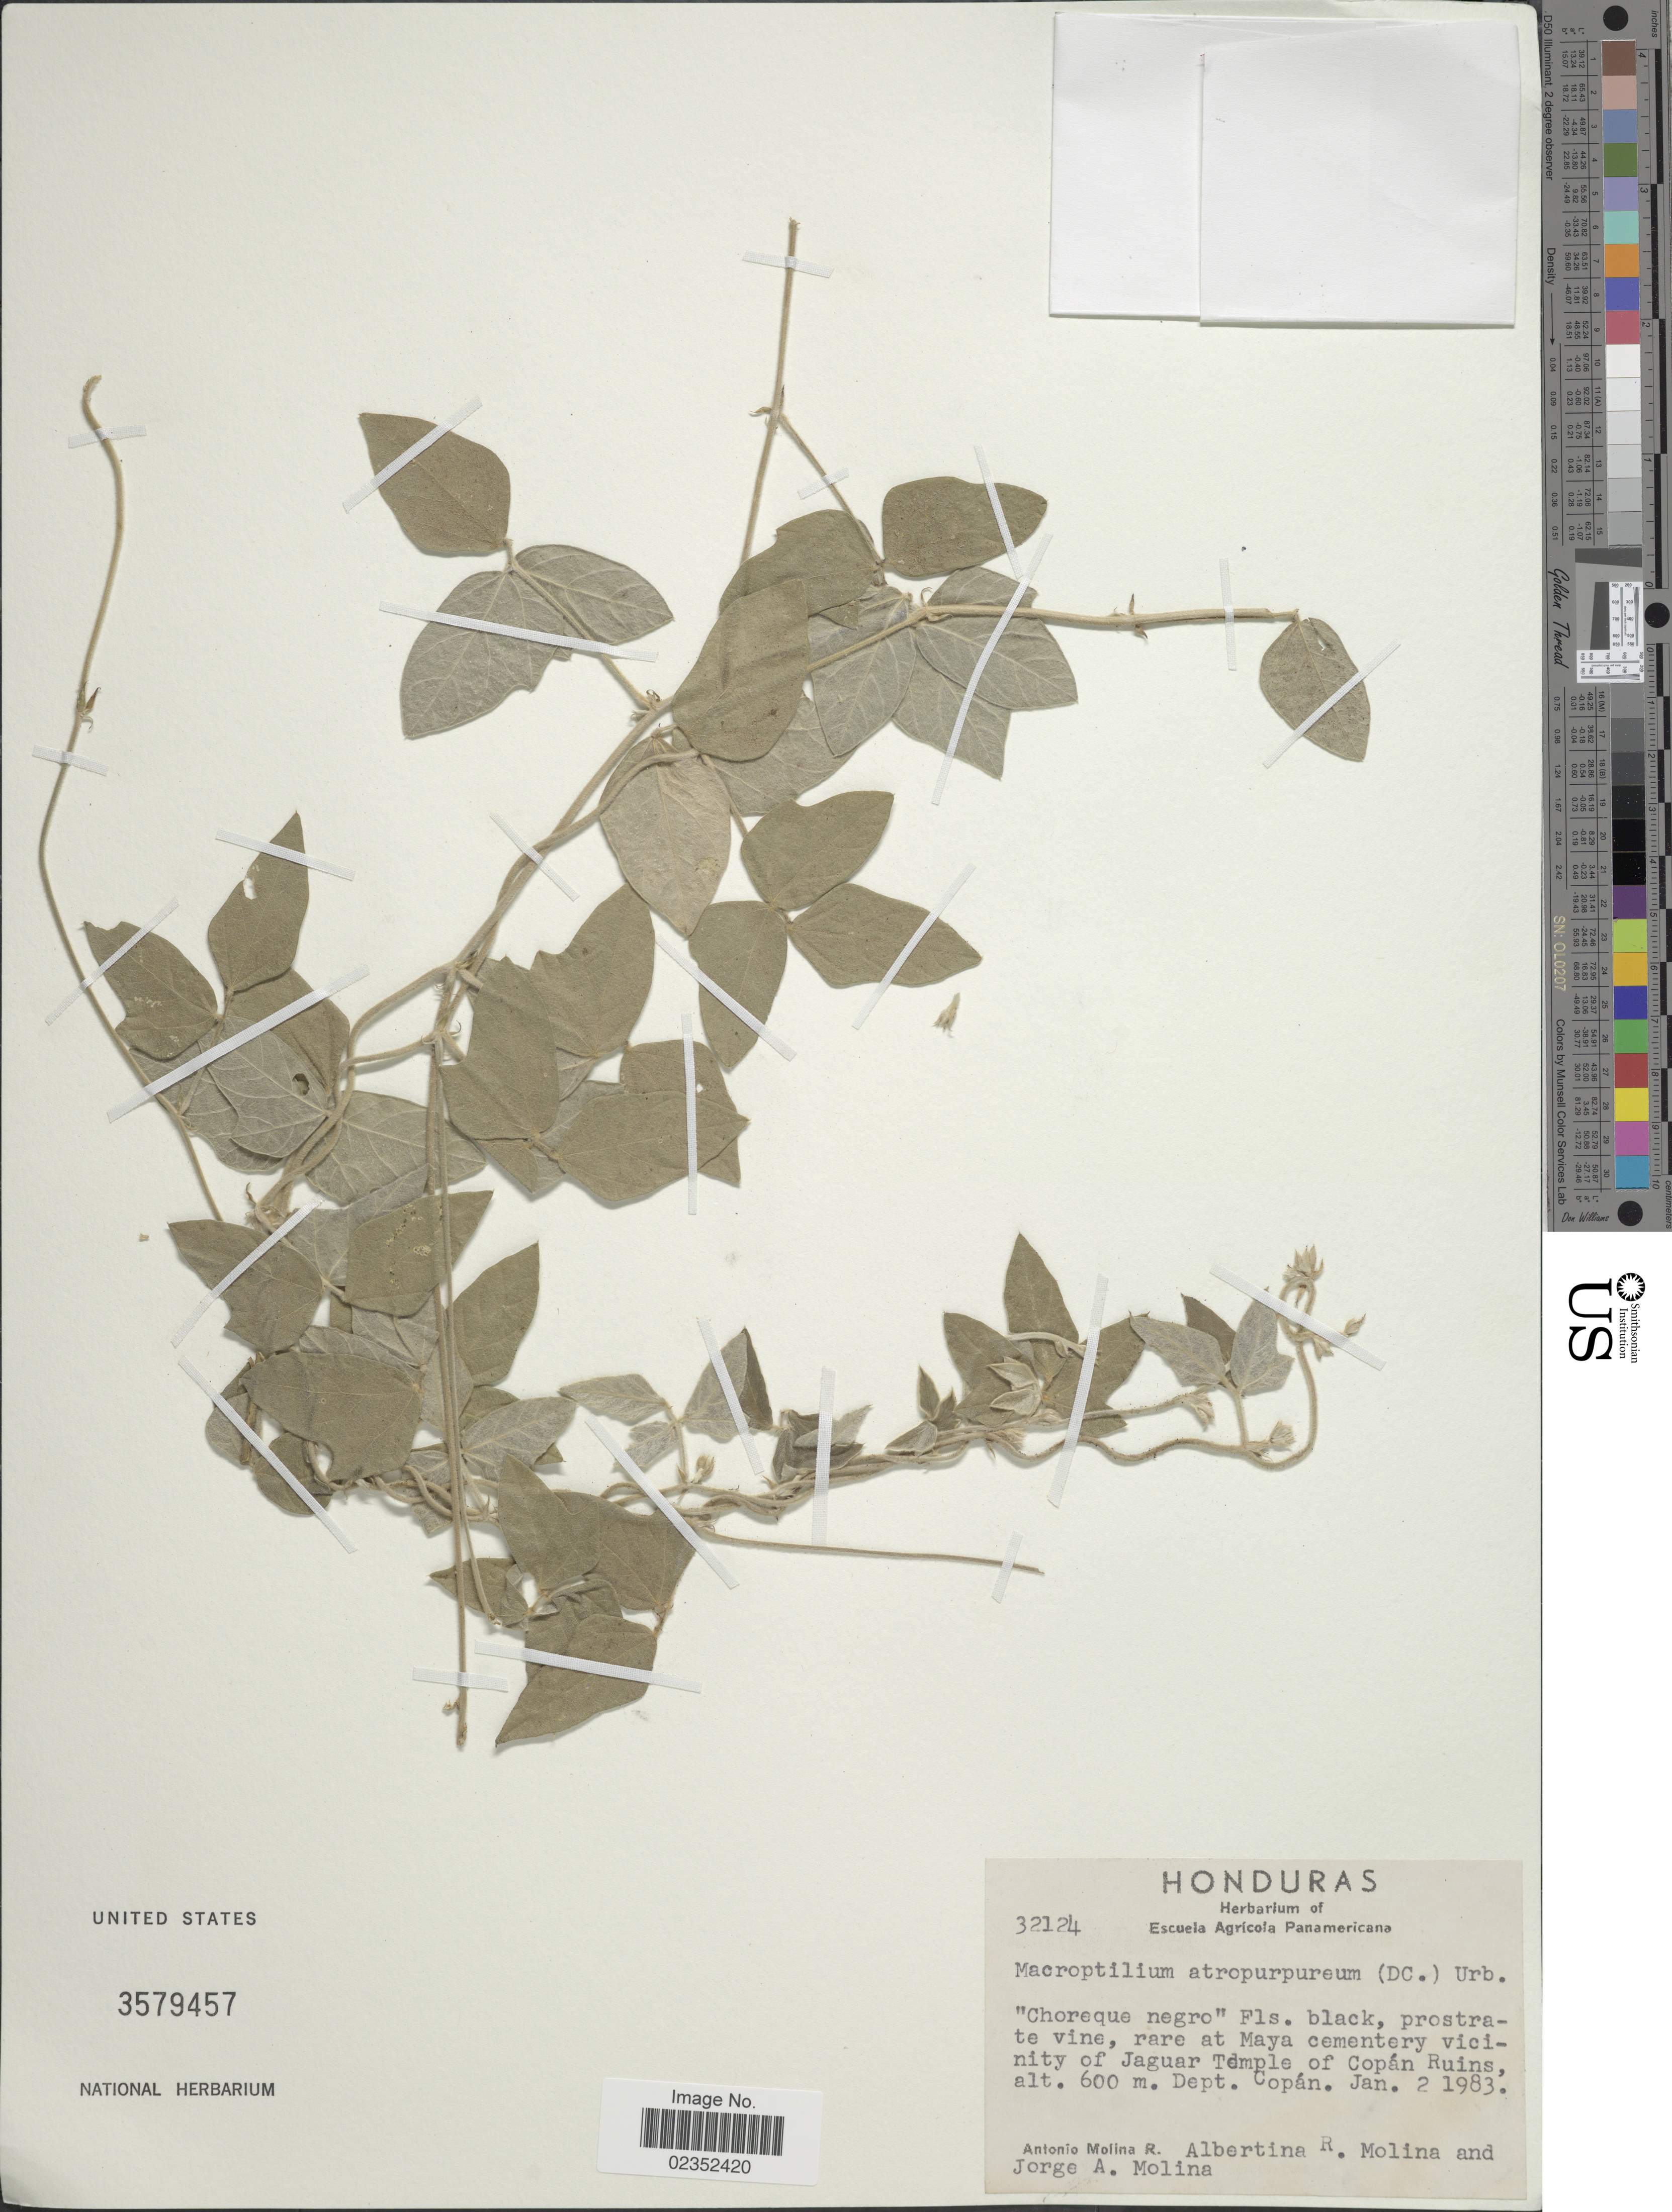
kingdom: Plantae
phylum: Tracheophyta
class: Magnoliopsida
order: Fabales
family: Fabaceae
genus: Macroptilium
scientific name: Macroptilium atropurpureum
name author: (DC.) Urb.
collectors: A. Molina R., A. R. Molina & J. A. Molina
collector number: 32124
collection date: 1983-01-02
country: Honduras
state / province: Copán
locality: Maya cemetery vicinity of Jaguar Temple of Copan Ruins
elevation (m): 600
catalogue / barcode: US 3579457